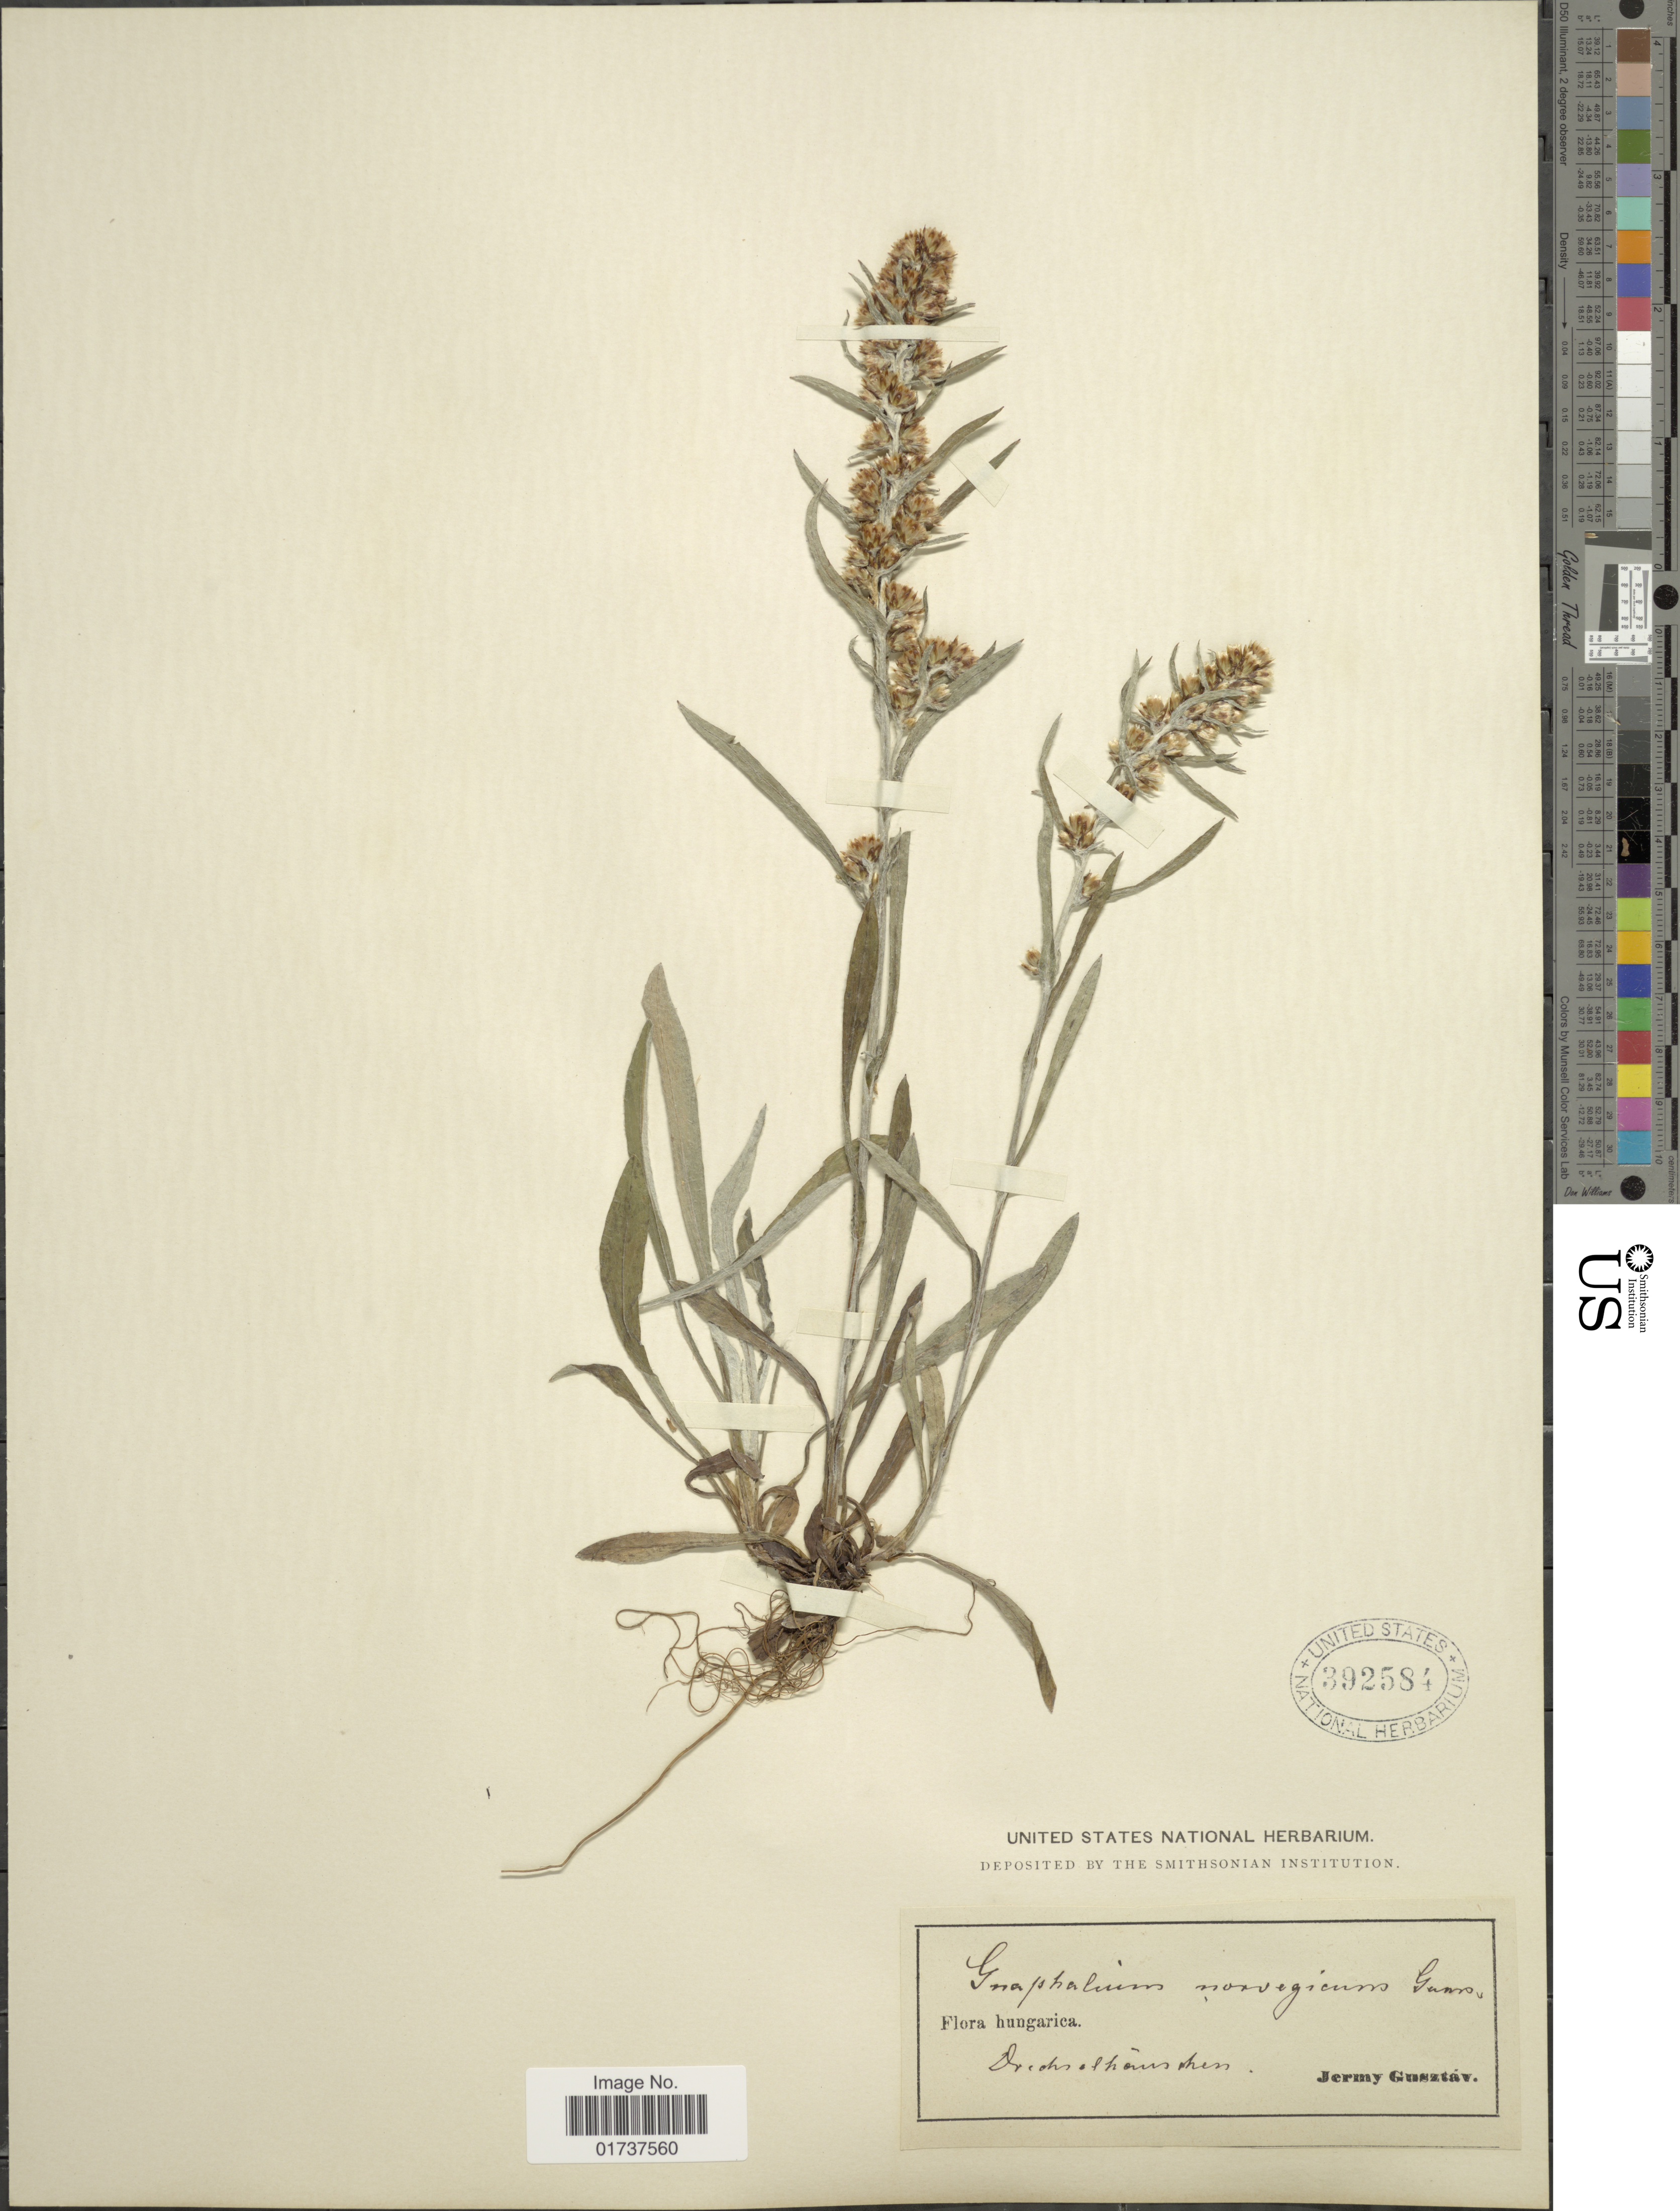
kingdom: Plantae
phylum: Tracheophyta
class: Magnoliopsida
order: Asterales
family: Asteraceae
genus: Gnaphalium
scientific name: Gnaphalium norvegicum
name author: Gunnerus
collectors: G. Jermy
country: Hungary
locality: Dricho [illegible text]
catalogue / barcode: US 392584